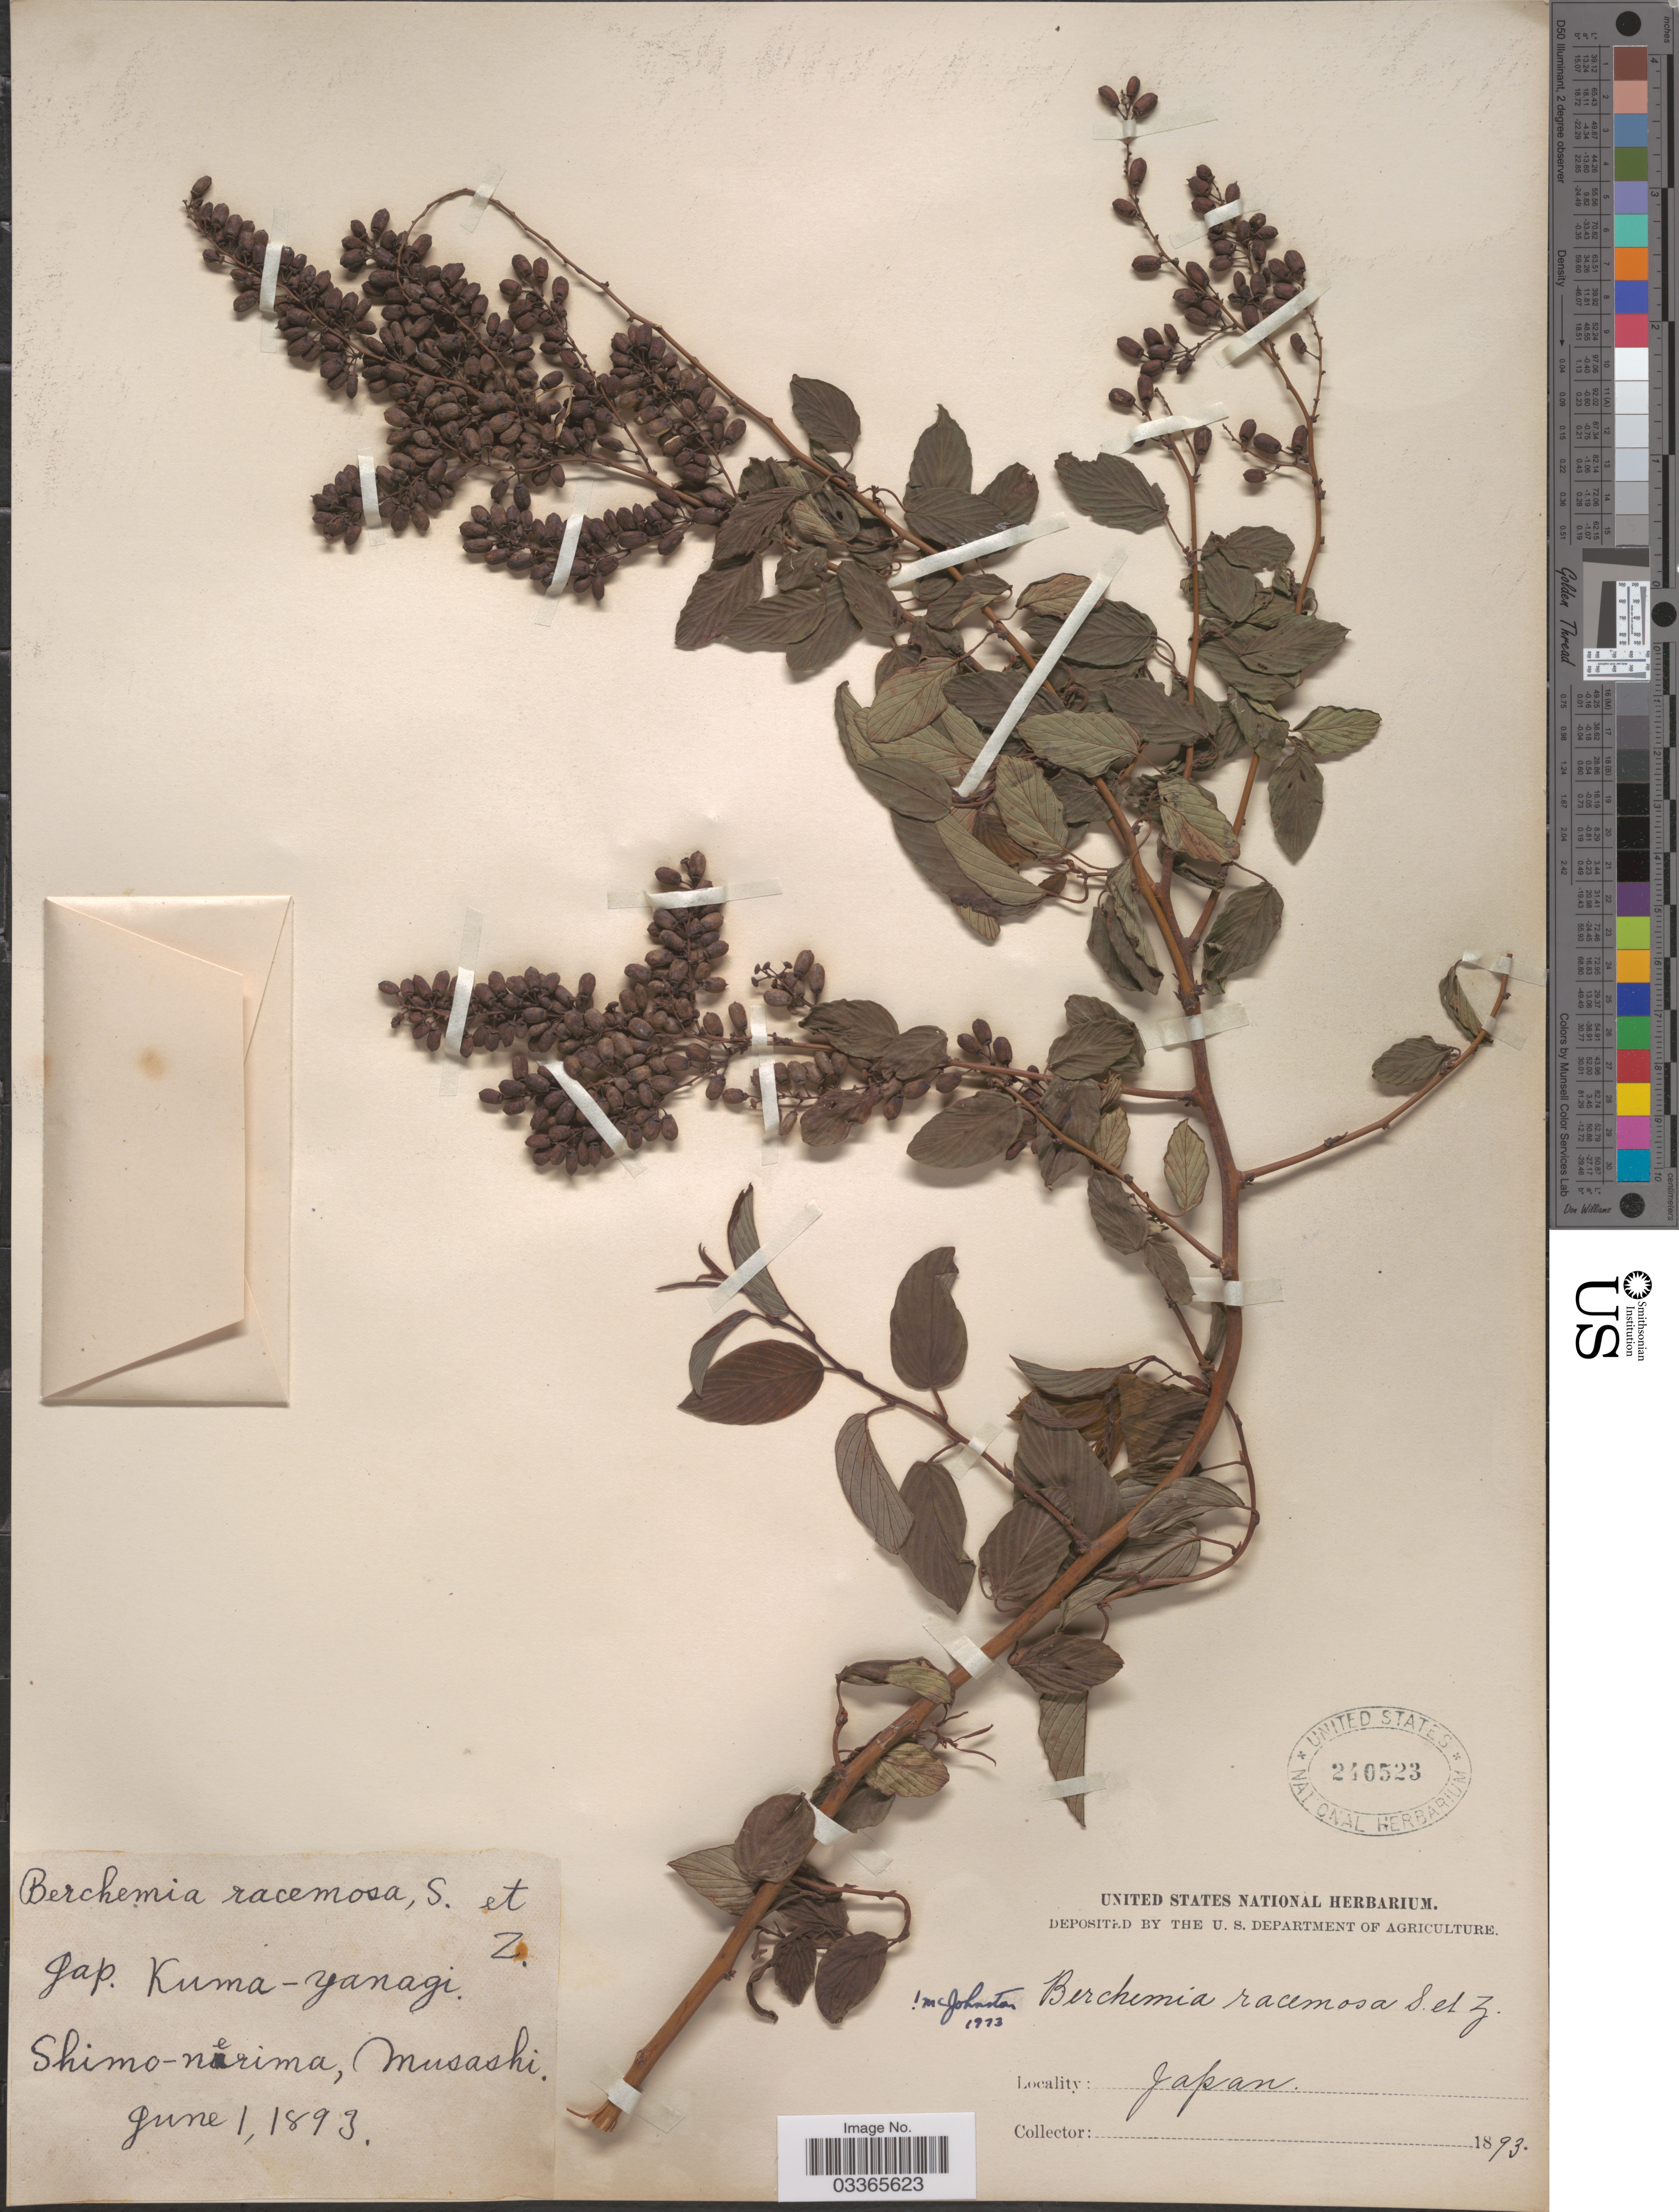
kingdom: Plantae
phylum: Tracheophyta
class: Magnoliopsida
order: Rosales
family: Rhamnaceae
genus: Berchemia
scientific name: Berchemia racemosa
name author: Siebold & Zucc.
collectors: ex herb. United States National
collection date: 1893-06-01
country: Japan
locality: Shimo-nerima, Musashi.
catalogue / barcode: US 240523